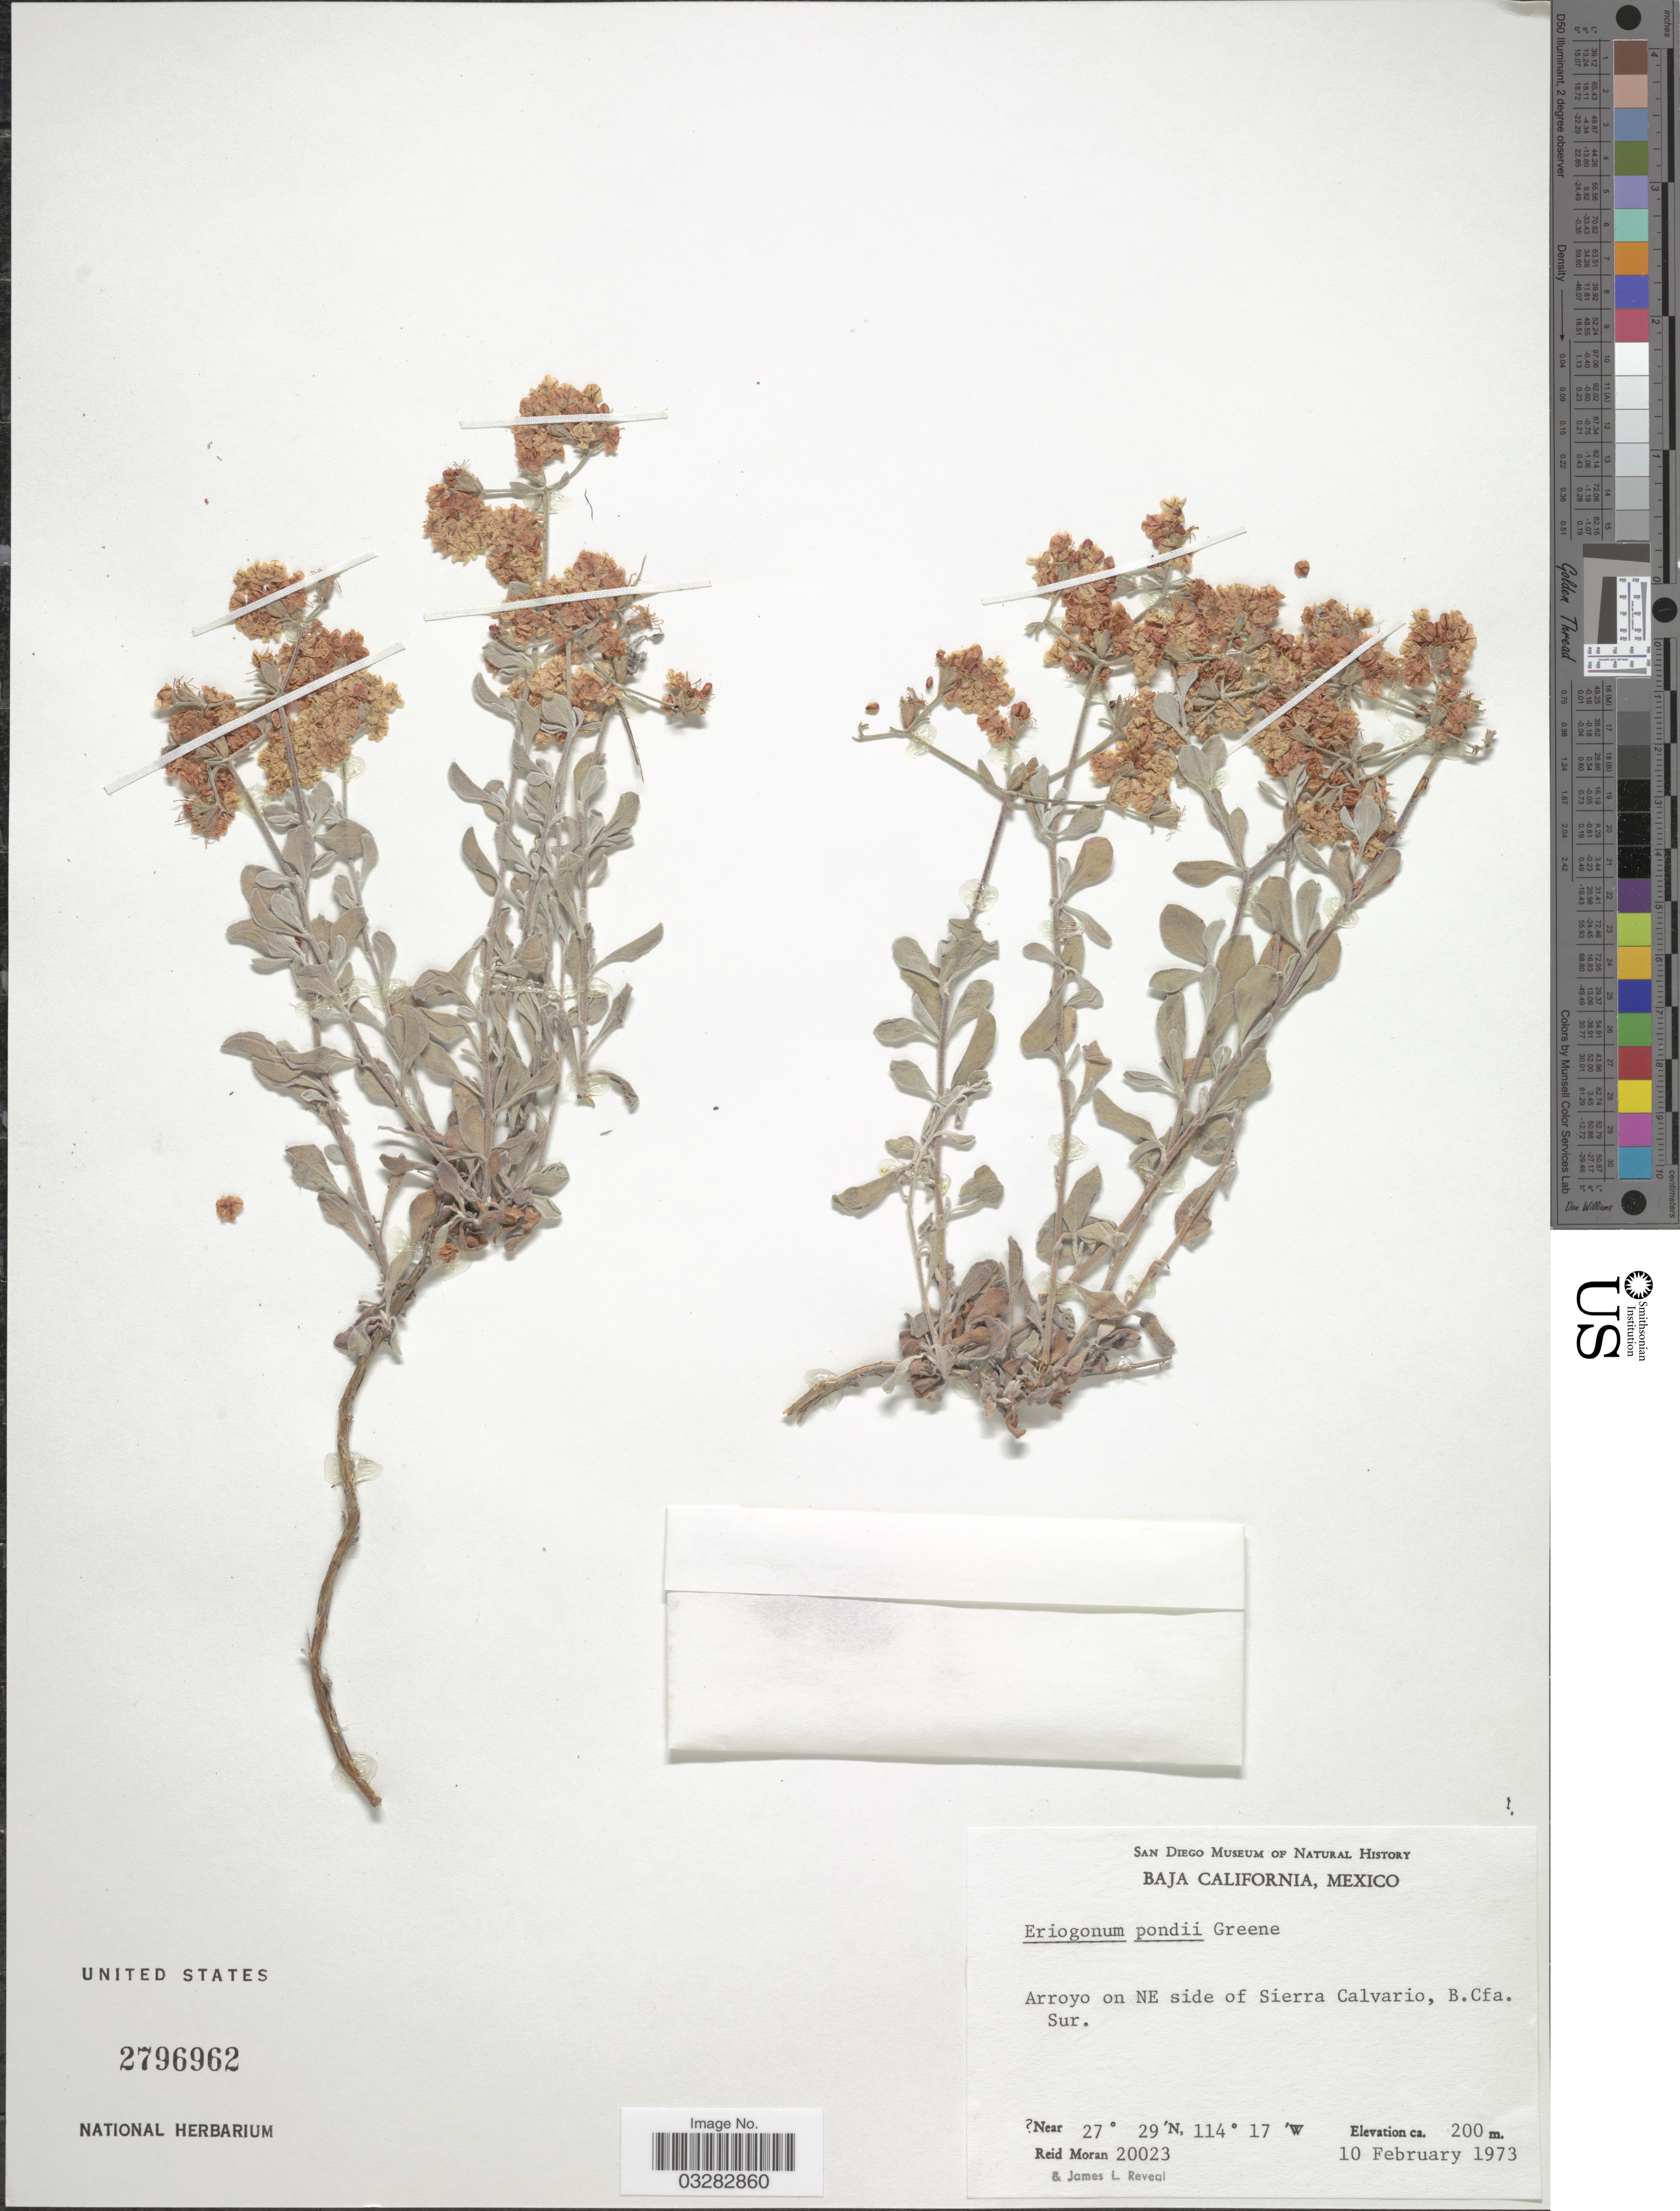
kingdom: Plantae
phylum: Tracheophyta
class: Magnoliopsida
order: Caryophyllales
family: Polygonaceae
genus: Eriogonum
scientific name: Eriogonum pondii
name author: Greene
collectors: R. V. Moran & J. L. Reveal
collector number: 20023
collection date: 1973-02-10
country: Mexico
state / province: Baja California Sur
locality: Arroyo on NE side of Sierra Calvario.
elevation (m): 200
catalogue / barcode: US 2796962